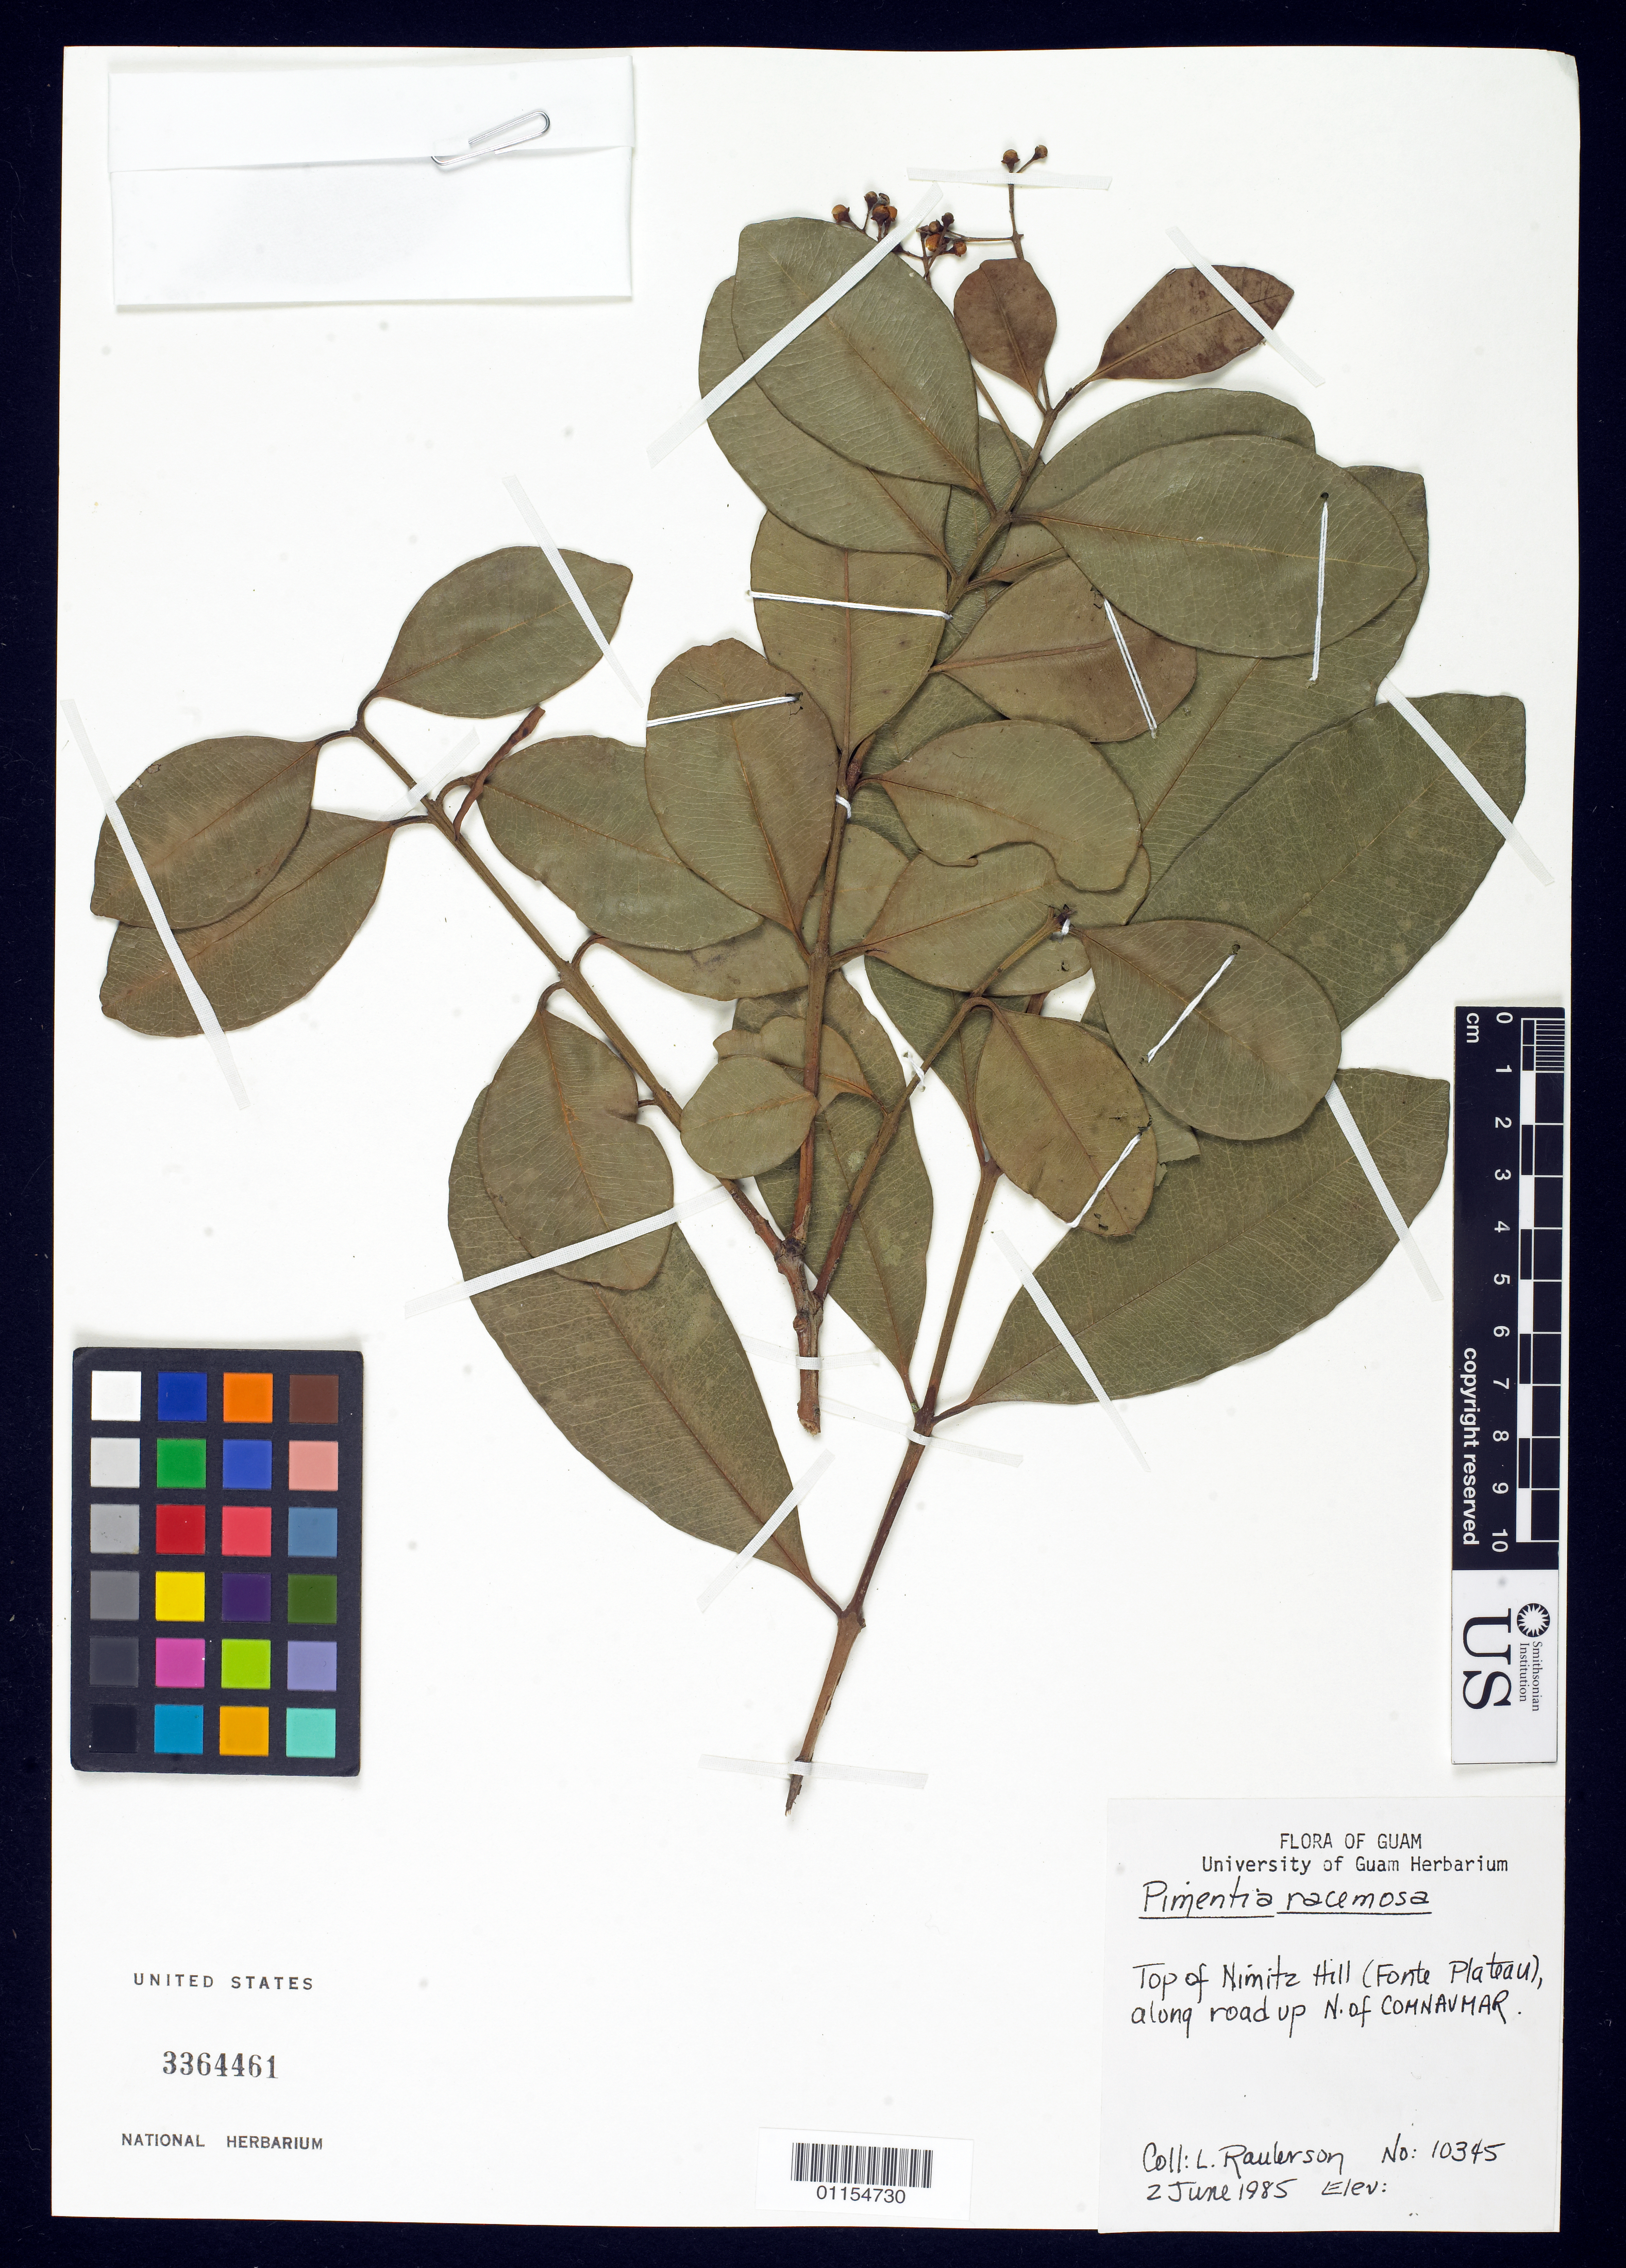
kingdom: Plantae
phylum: Tracheophyta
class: Magnoliopsida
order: Myrtales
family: Myrtaceae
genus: Pimenta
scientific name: Pimenta racemosa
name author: (Mill.) J.W. Moore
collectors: L. Raulerson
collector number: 10345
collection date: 1985-06-02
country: Guam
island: Guam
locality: Top of Nimitz Hill (Fonte Plateau), along road up N. of COMNAVMAR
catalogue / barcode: US 3364461